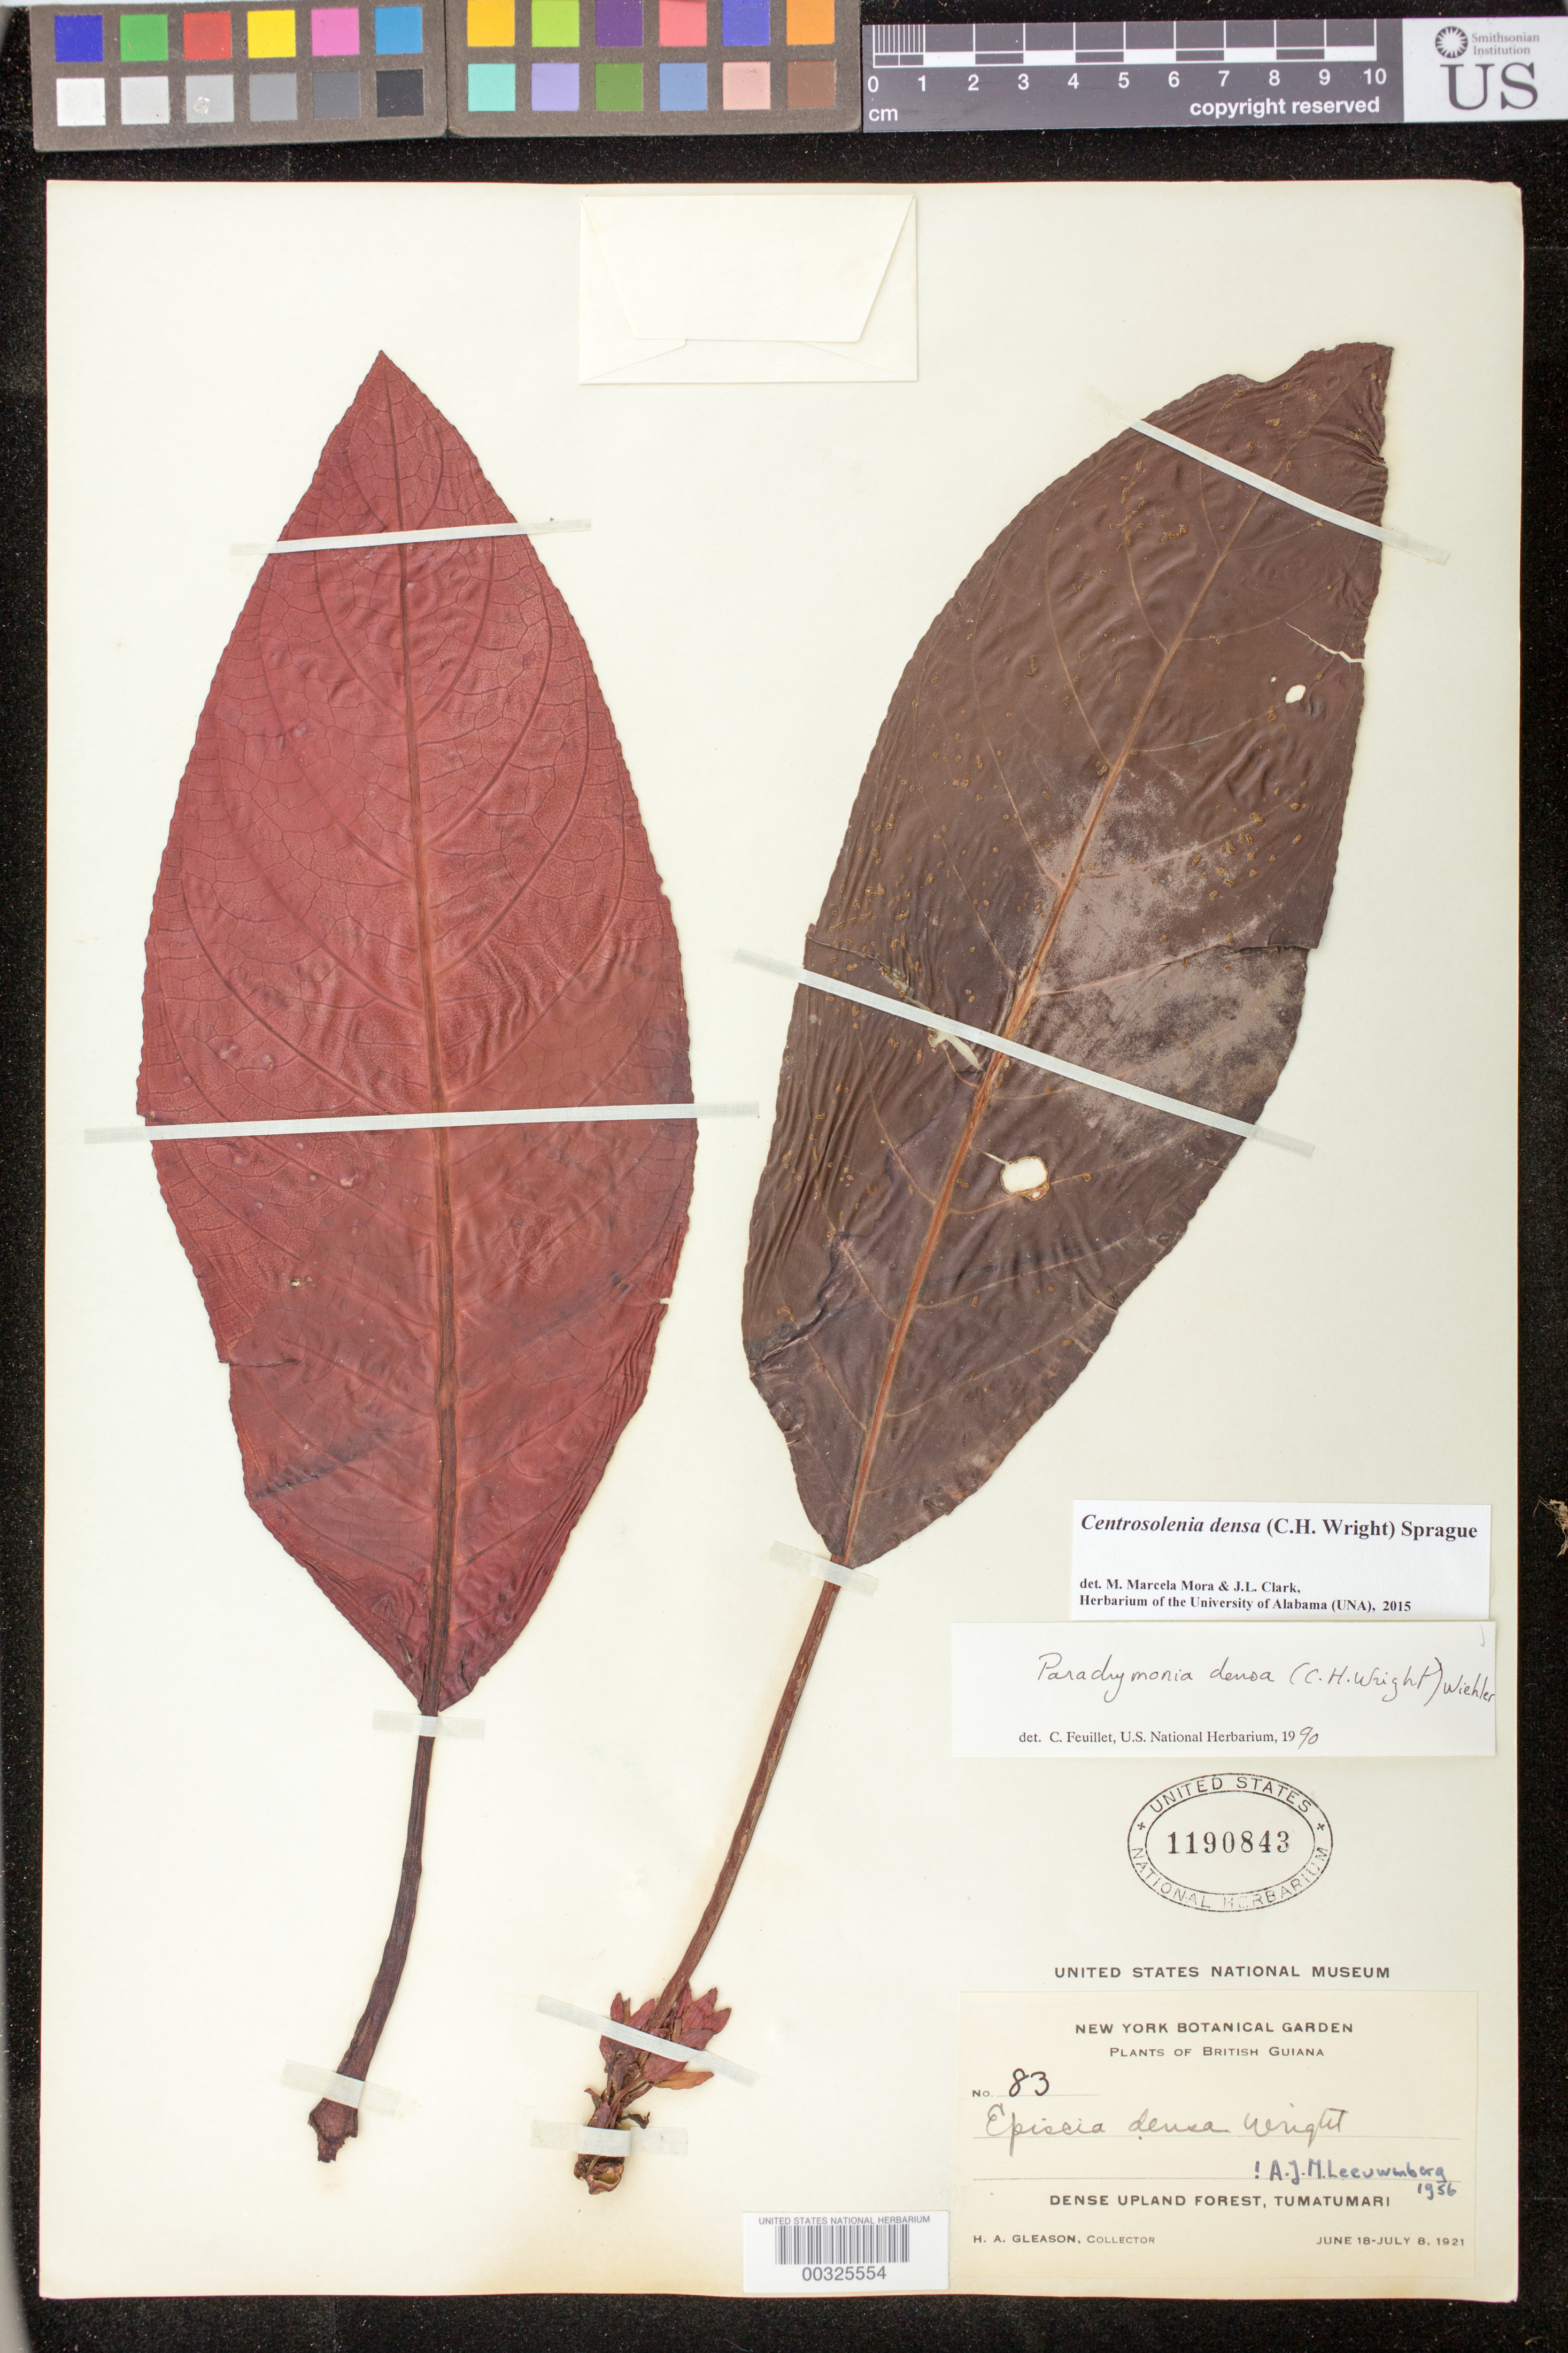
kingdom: Plantae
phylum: Tracheophyta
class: Magnoliopsida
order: Lamiales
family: Gesneriaceae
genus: Centrosolenia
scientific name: Centrosolenia densa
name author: (C.H. Wright) Sprague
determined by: Mora, M. M.; Clark, J. L.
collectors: H. A. Gleason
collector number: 83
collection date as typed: Jun-Jul 1921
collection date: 1921-06/1921-07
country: Guyana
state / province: Potaro-Siparuni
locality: Tumatumari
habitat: Dense upland forest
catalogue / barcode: US 1190843